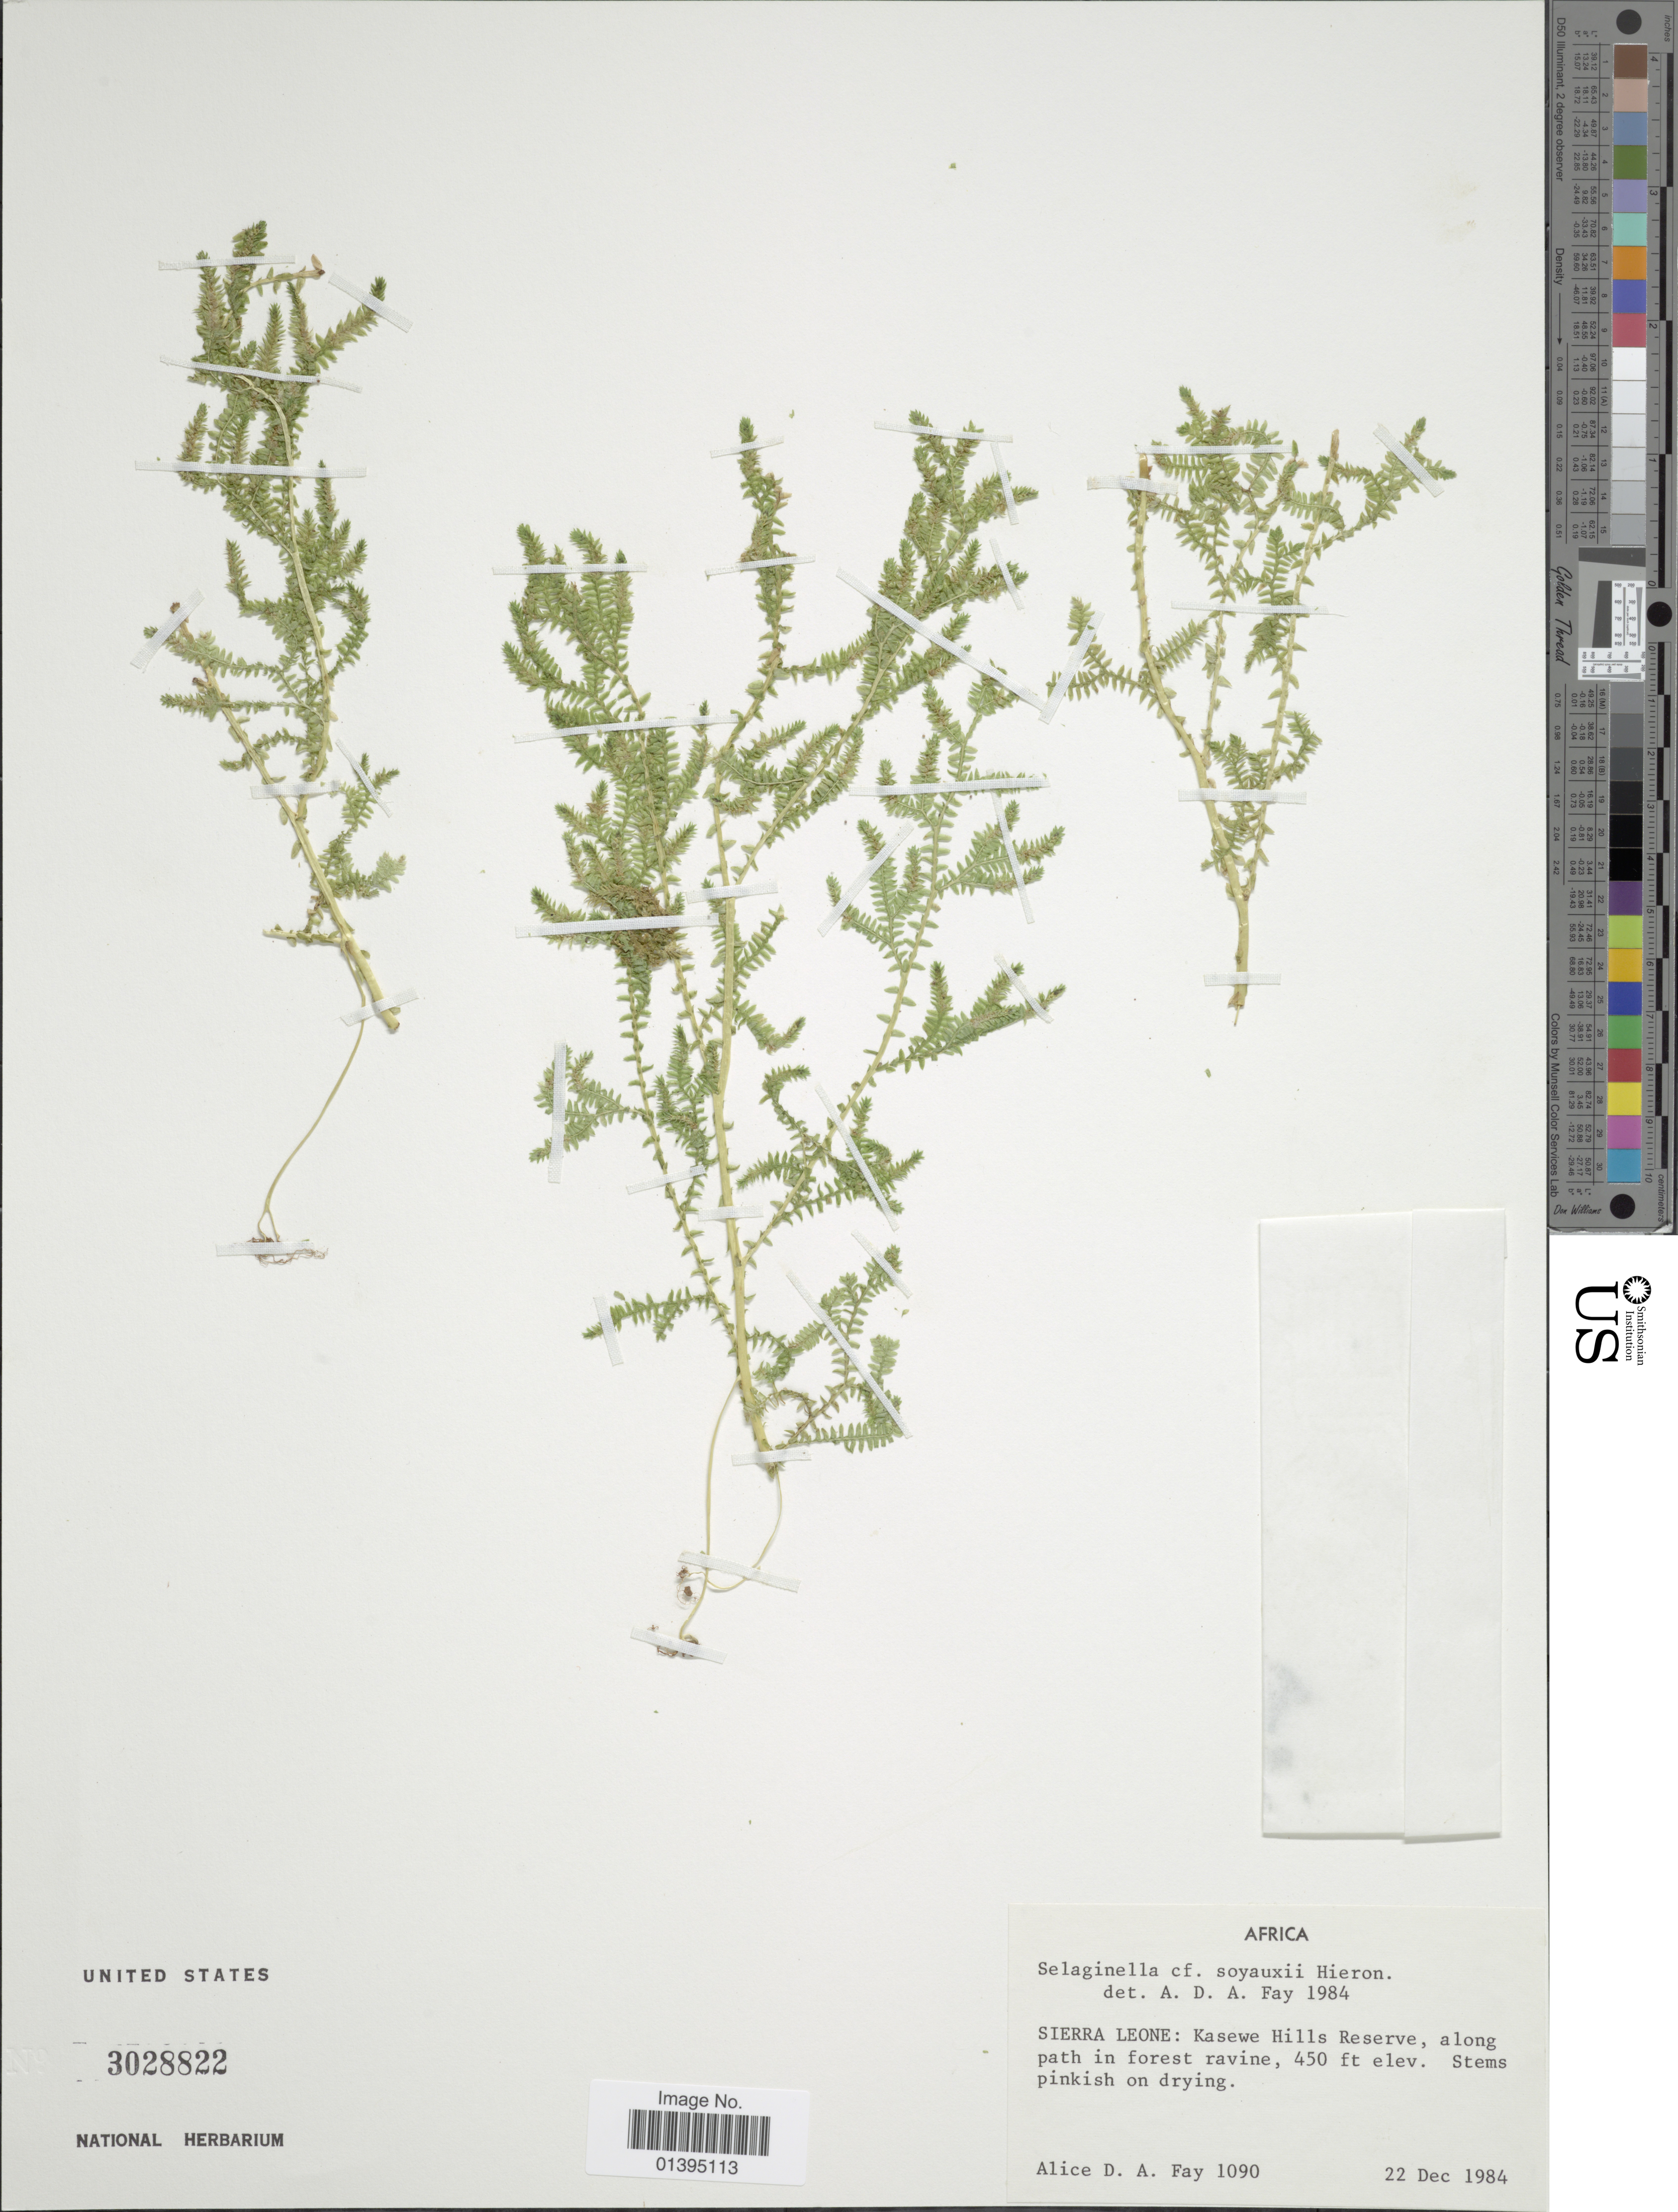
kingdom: Plantae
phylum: Tracheophyta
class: Lycopodiopsida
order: Selaginellales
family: Selaginellaceae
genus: Selaginella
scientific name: Selaginella soyauxii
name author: Hieron.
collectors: A. Fay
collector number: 1090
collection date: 1984-12-22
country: Sierra Leone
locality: Kasewe Hills Reserve, along parth in forest ravine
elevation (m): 137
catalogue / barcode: US 3028822